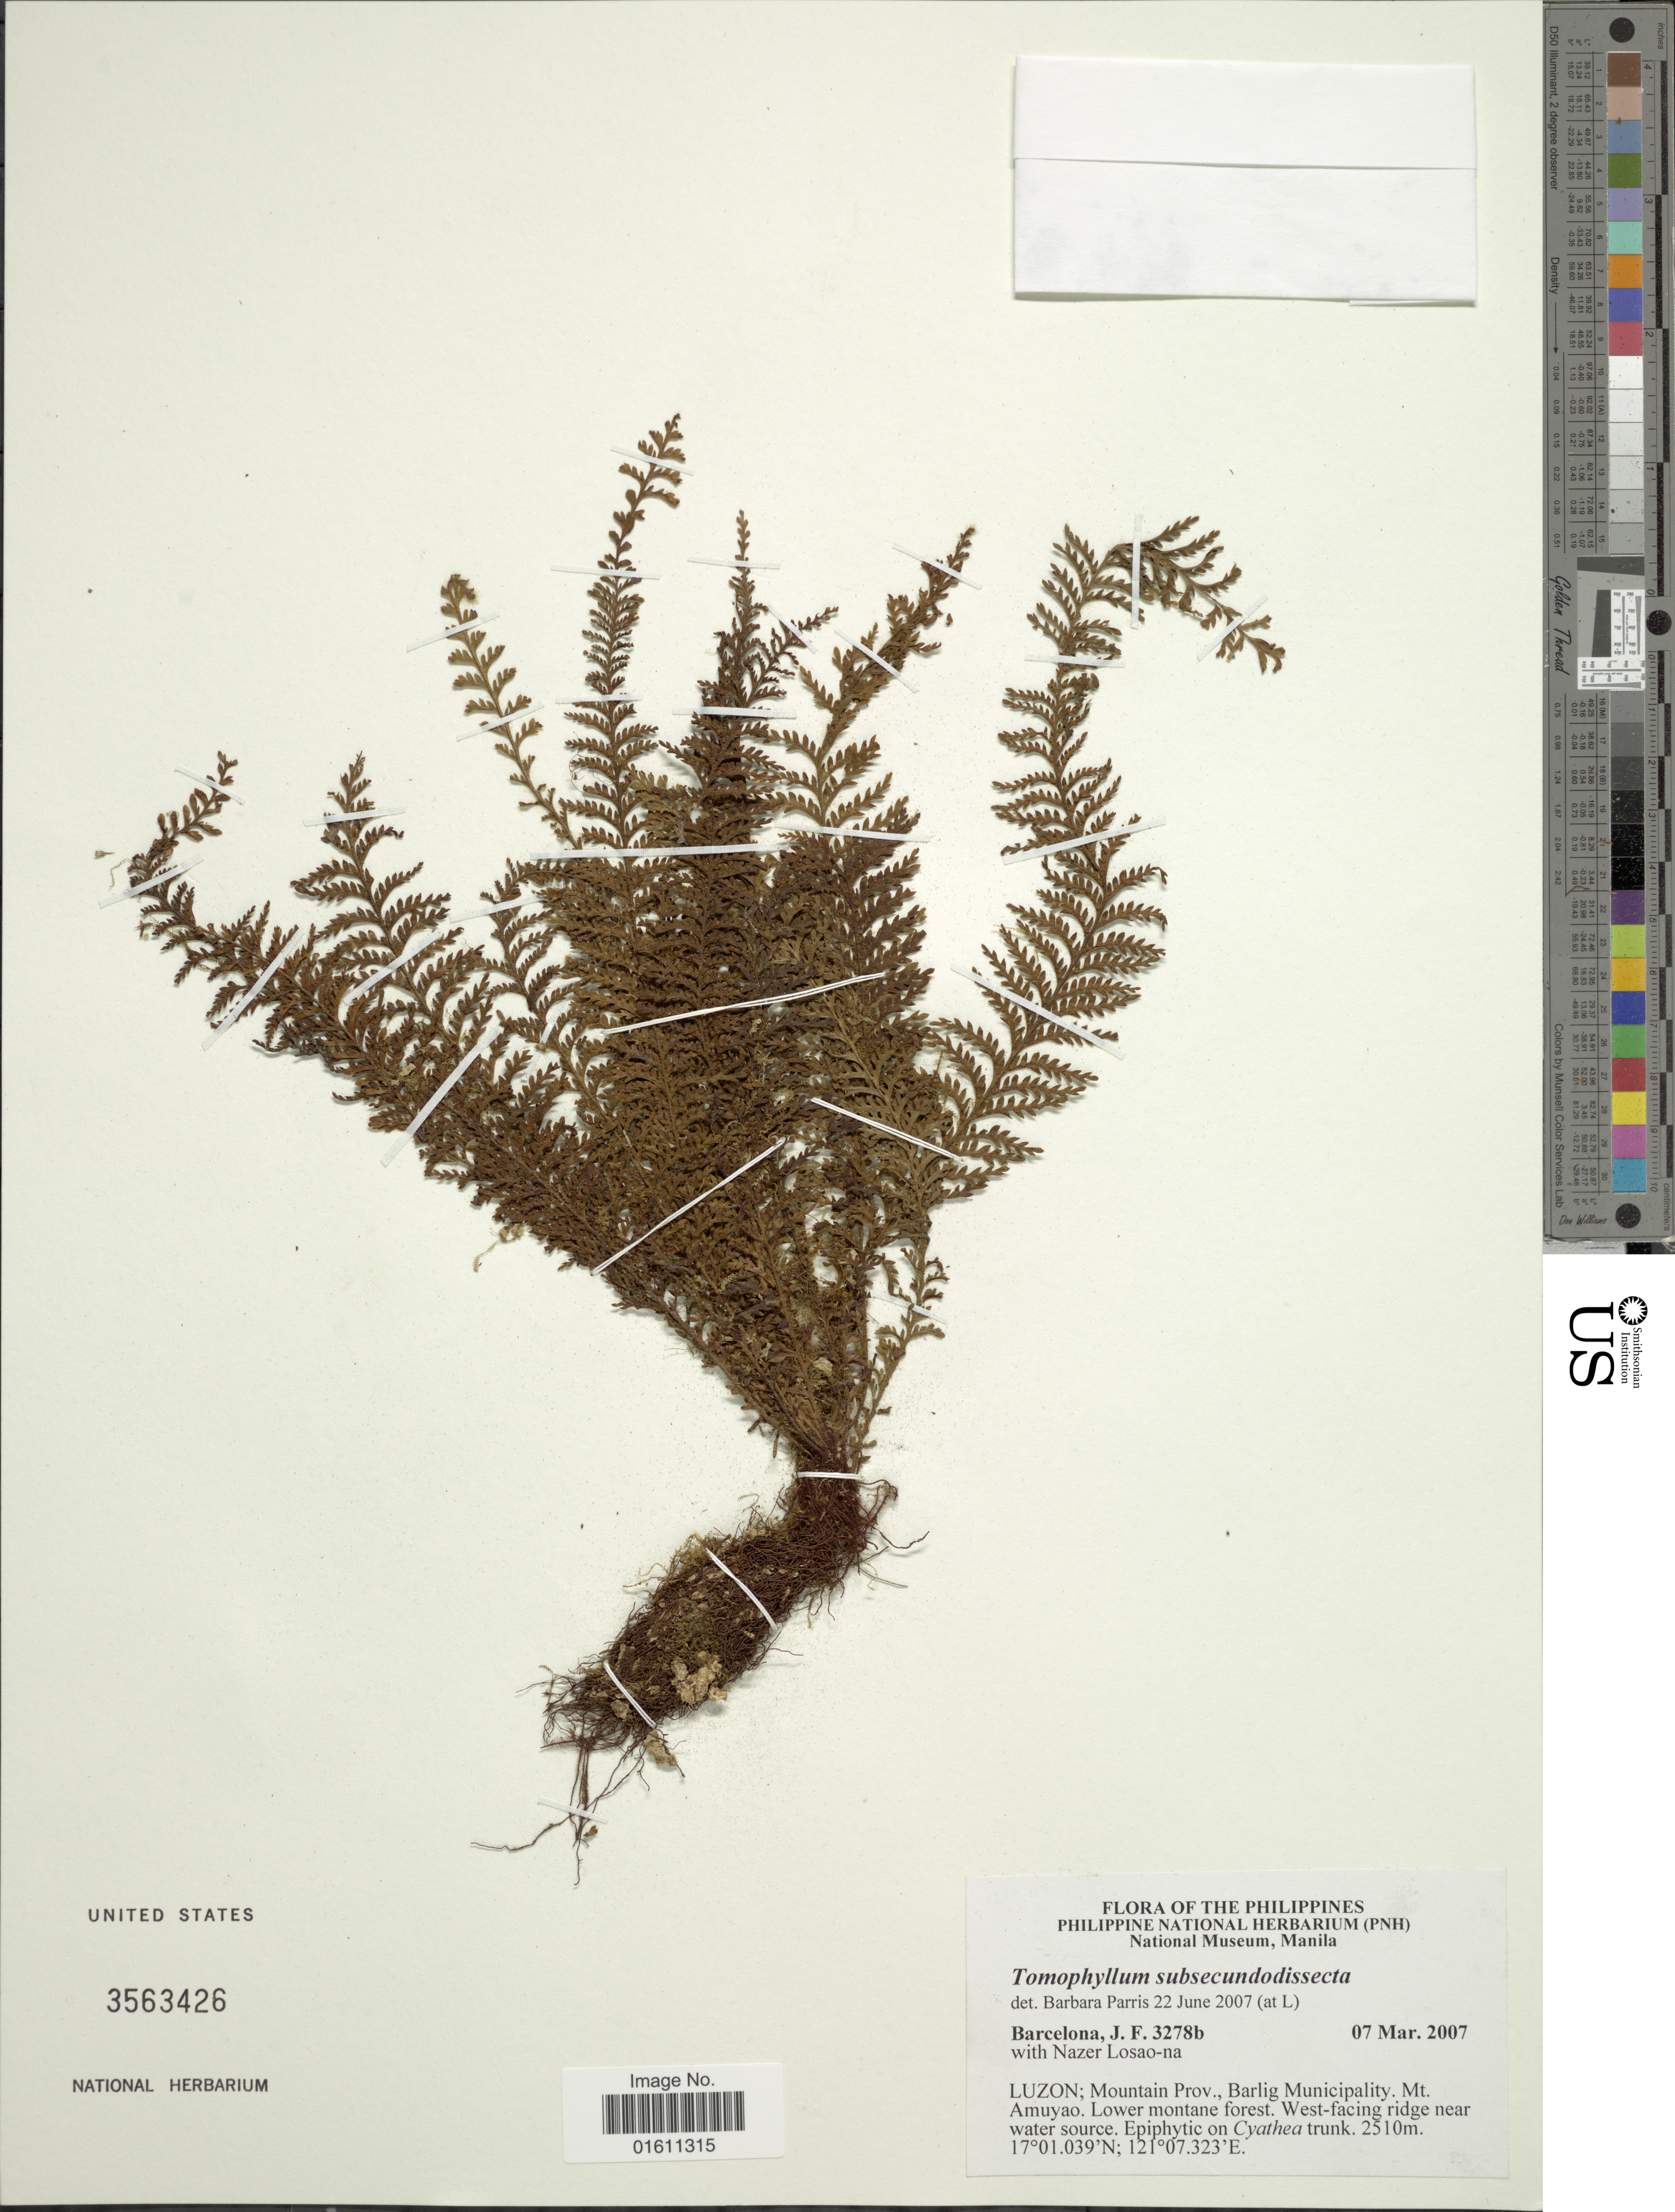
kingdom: Plantae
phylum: Tracheophyta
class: Polypodiopsida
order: Polypodiales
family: Polypodiaceae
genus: Tomophyllum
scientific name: Tomophyllum subsecundodissectum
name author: (Zoll.) Parris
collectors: J. F. Barcelona & N. Losao-na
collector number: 3278b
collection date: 2007-03-07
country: Philippines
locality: The Philippines, Luzon; Mountain Prov., Barlig Municipality. Mt. Amuyao. Lower montane forest. West-facing ridge near water source.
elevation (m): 2510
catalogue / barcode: US 3563426